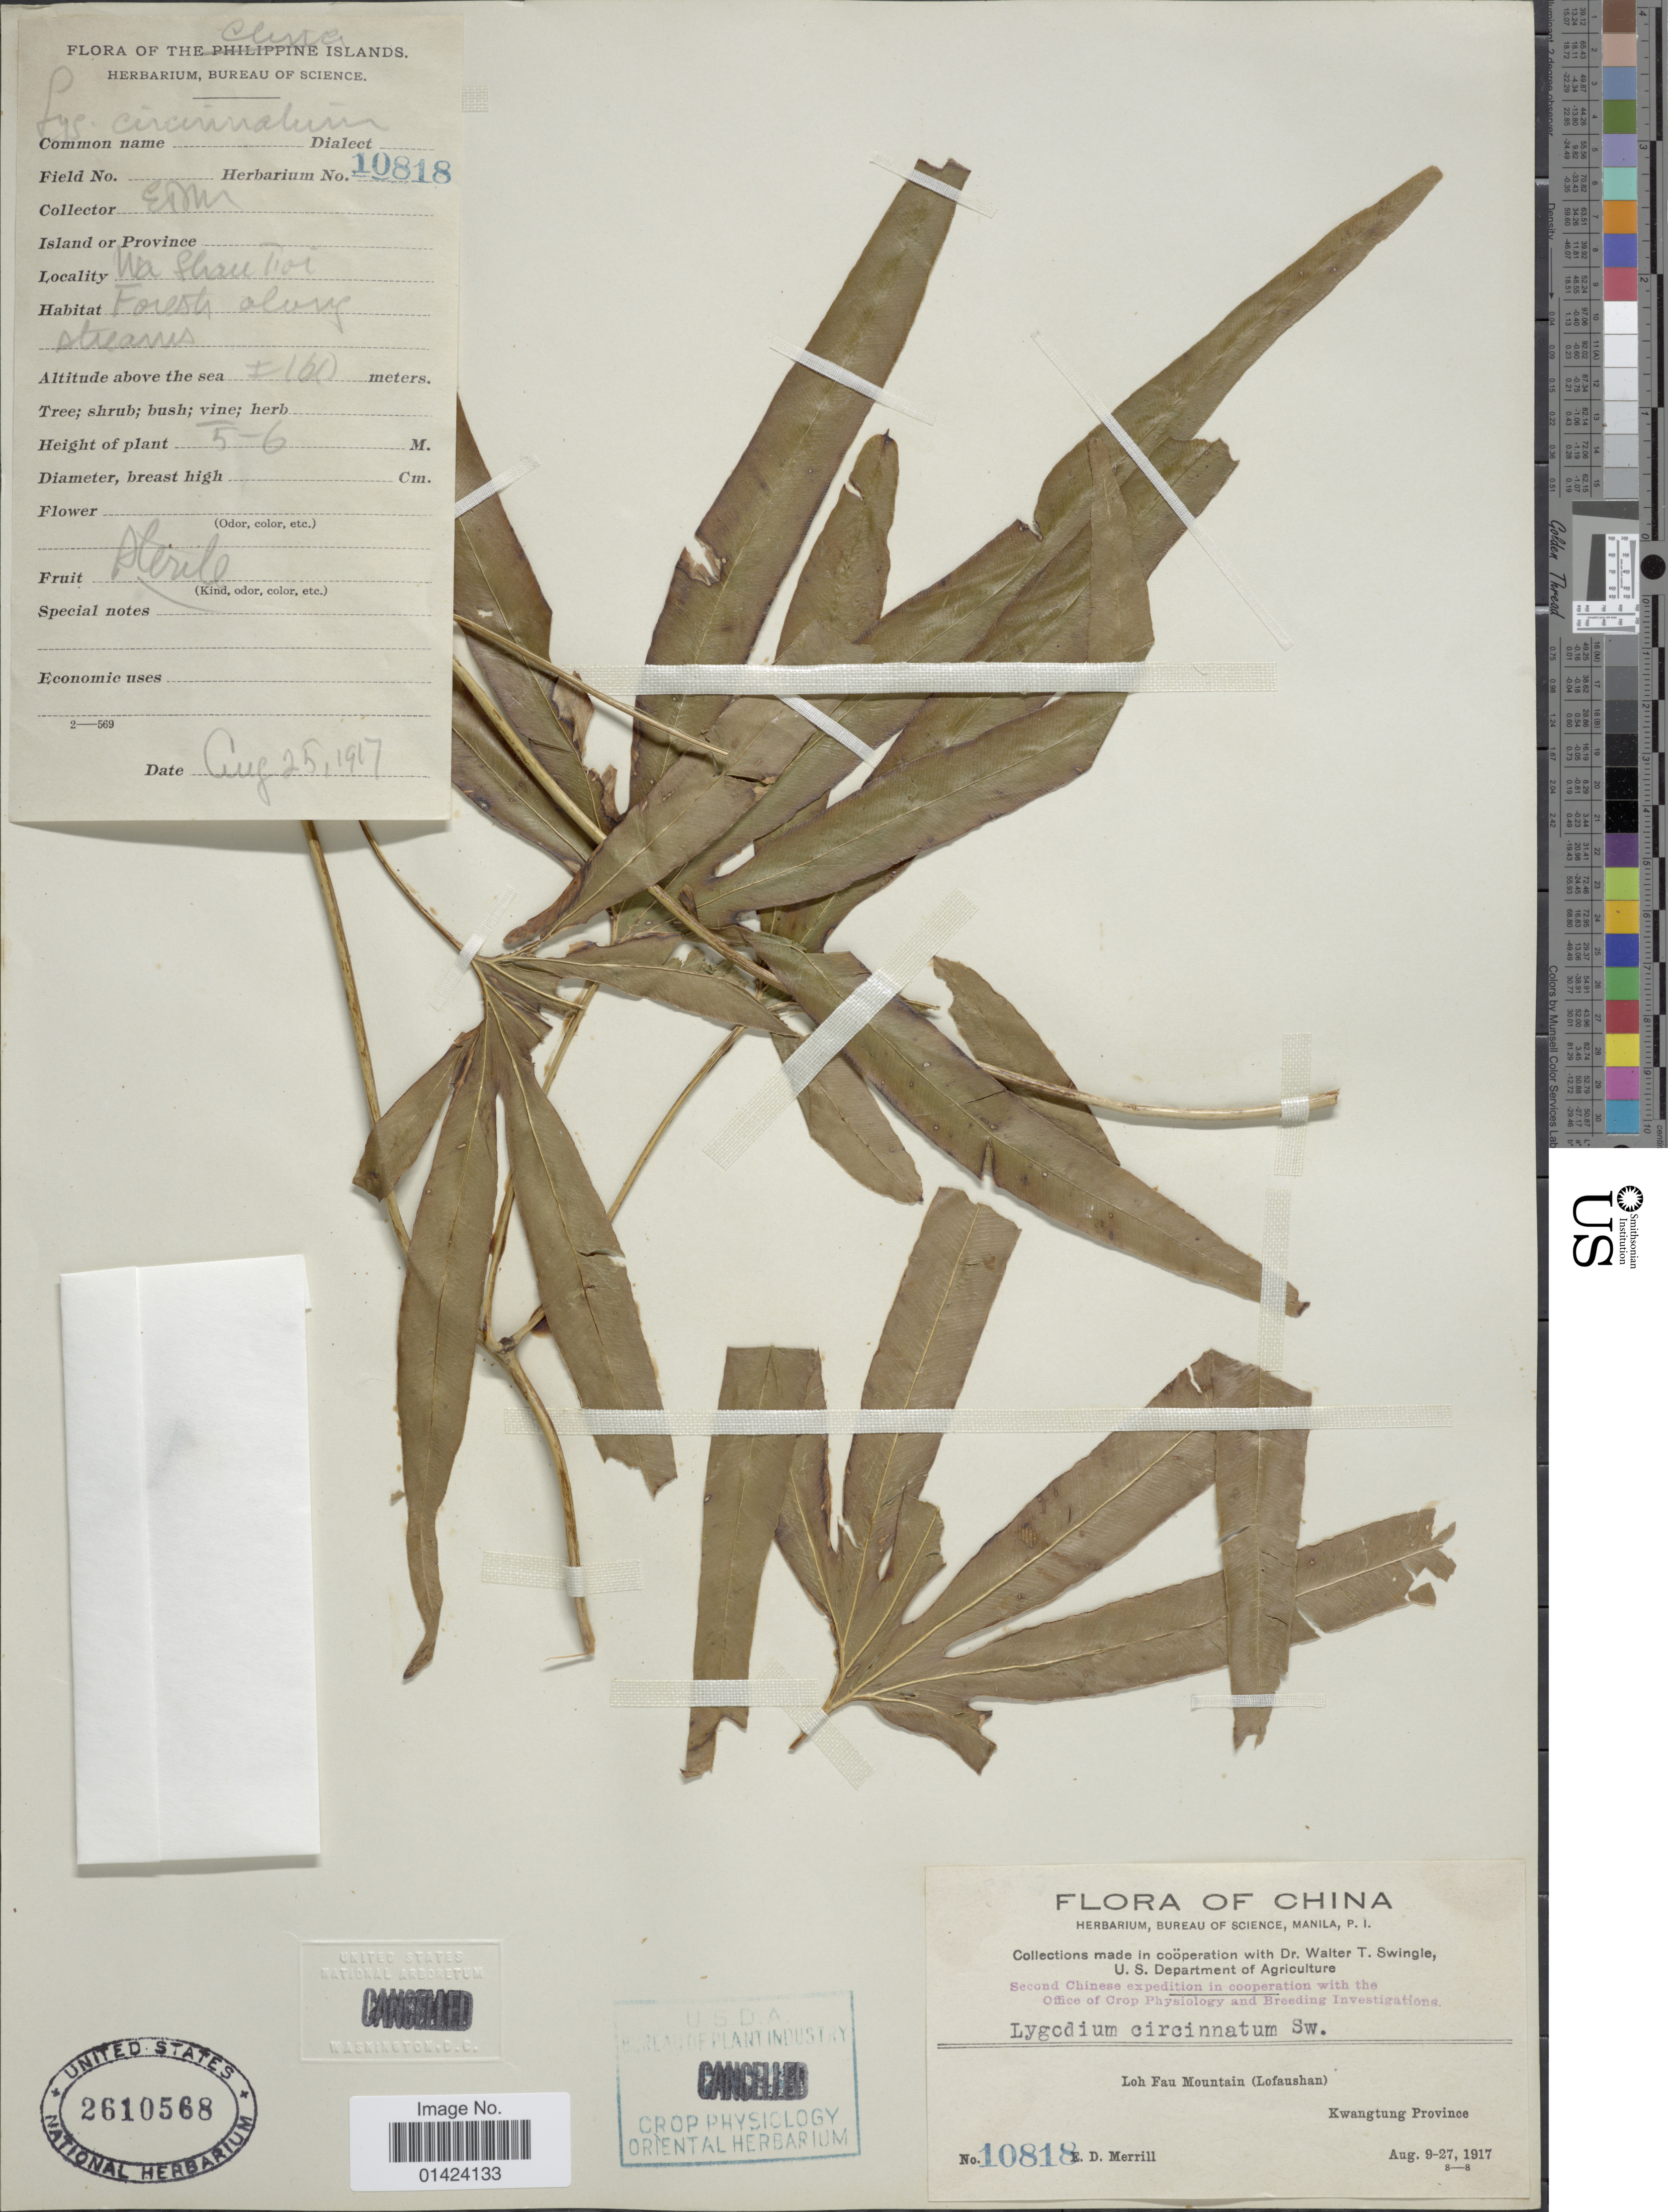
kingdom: Plantae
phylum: Tracheophyta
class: Polypodiopsida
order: Schizaeales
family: Lygodiaceae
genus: Lygodium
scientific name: Lygodium circinnatum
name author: (Burm. f.) Sw.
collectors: E. D. Merrill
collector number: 10818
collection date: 1917-08-09/1917-08-27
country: China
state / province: Guangdong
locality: Loh Fau Mountain (Lofaushan), Kwangtung Province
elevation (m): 160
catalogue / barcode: US 2610568